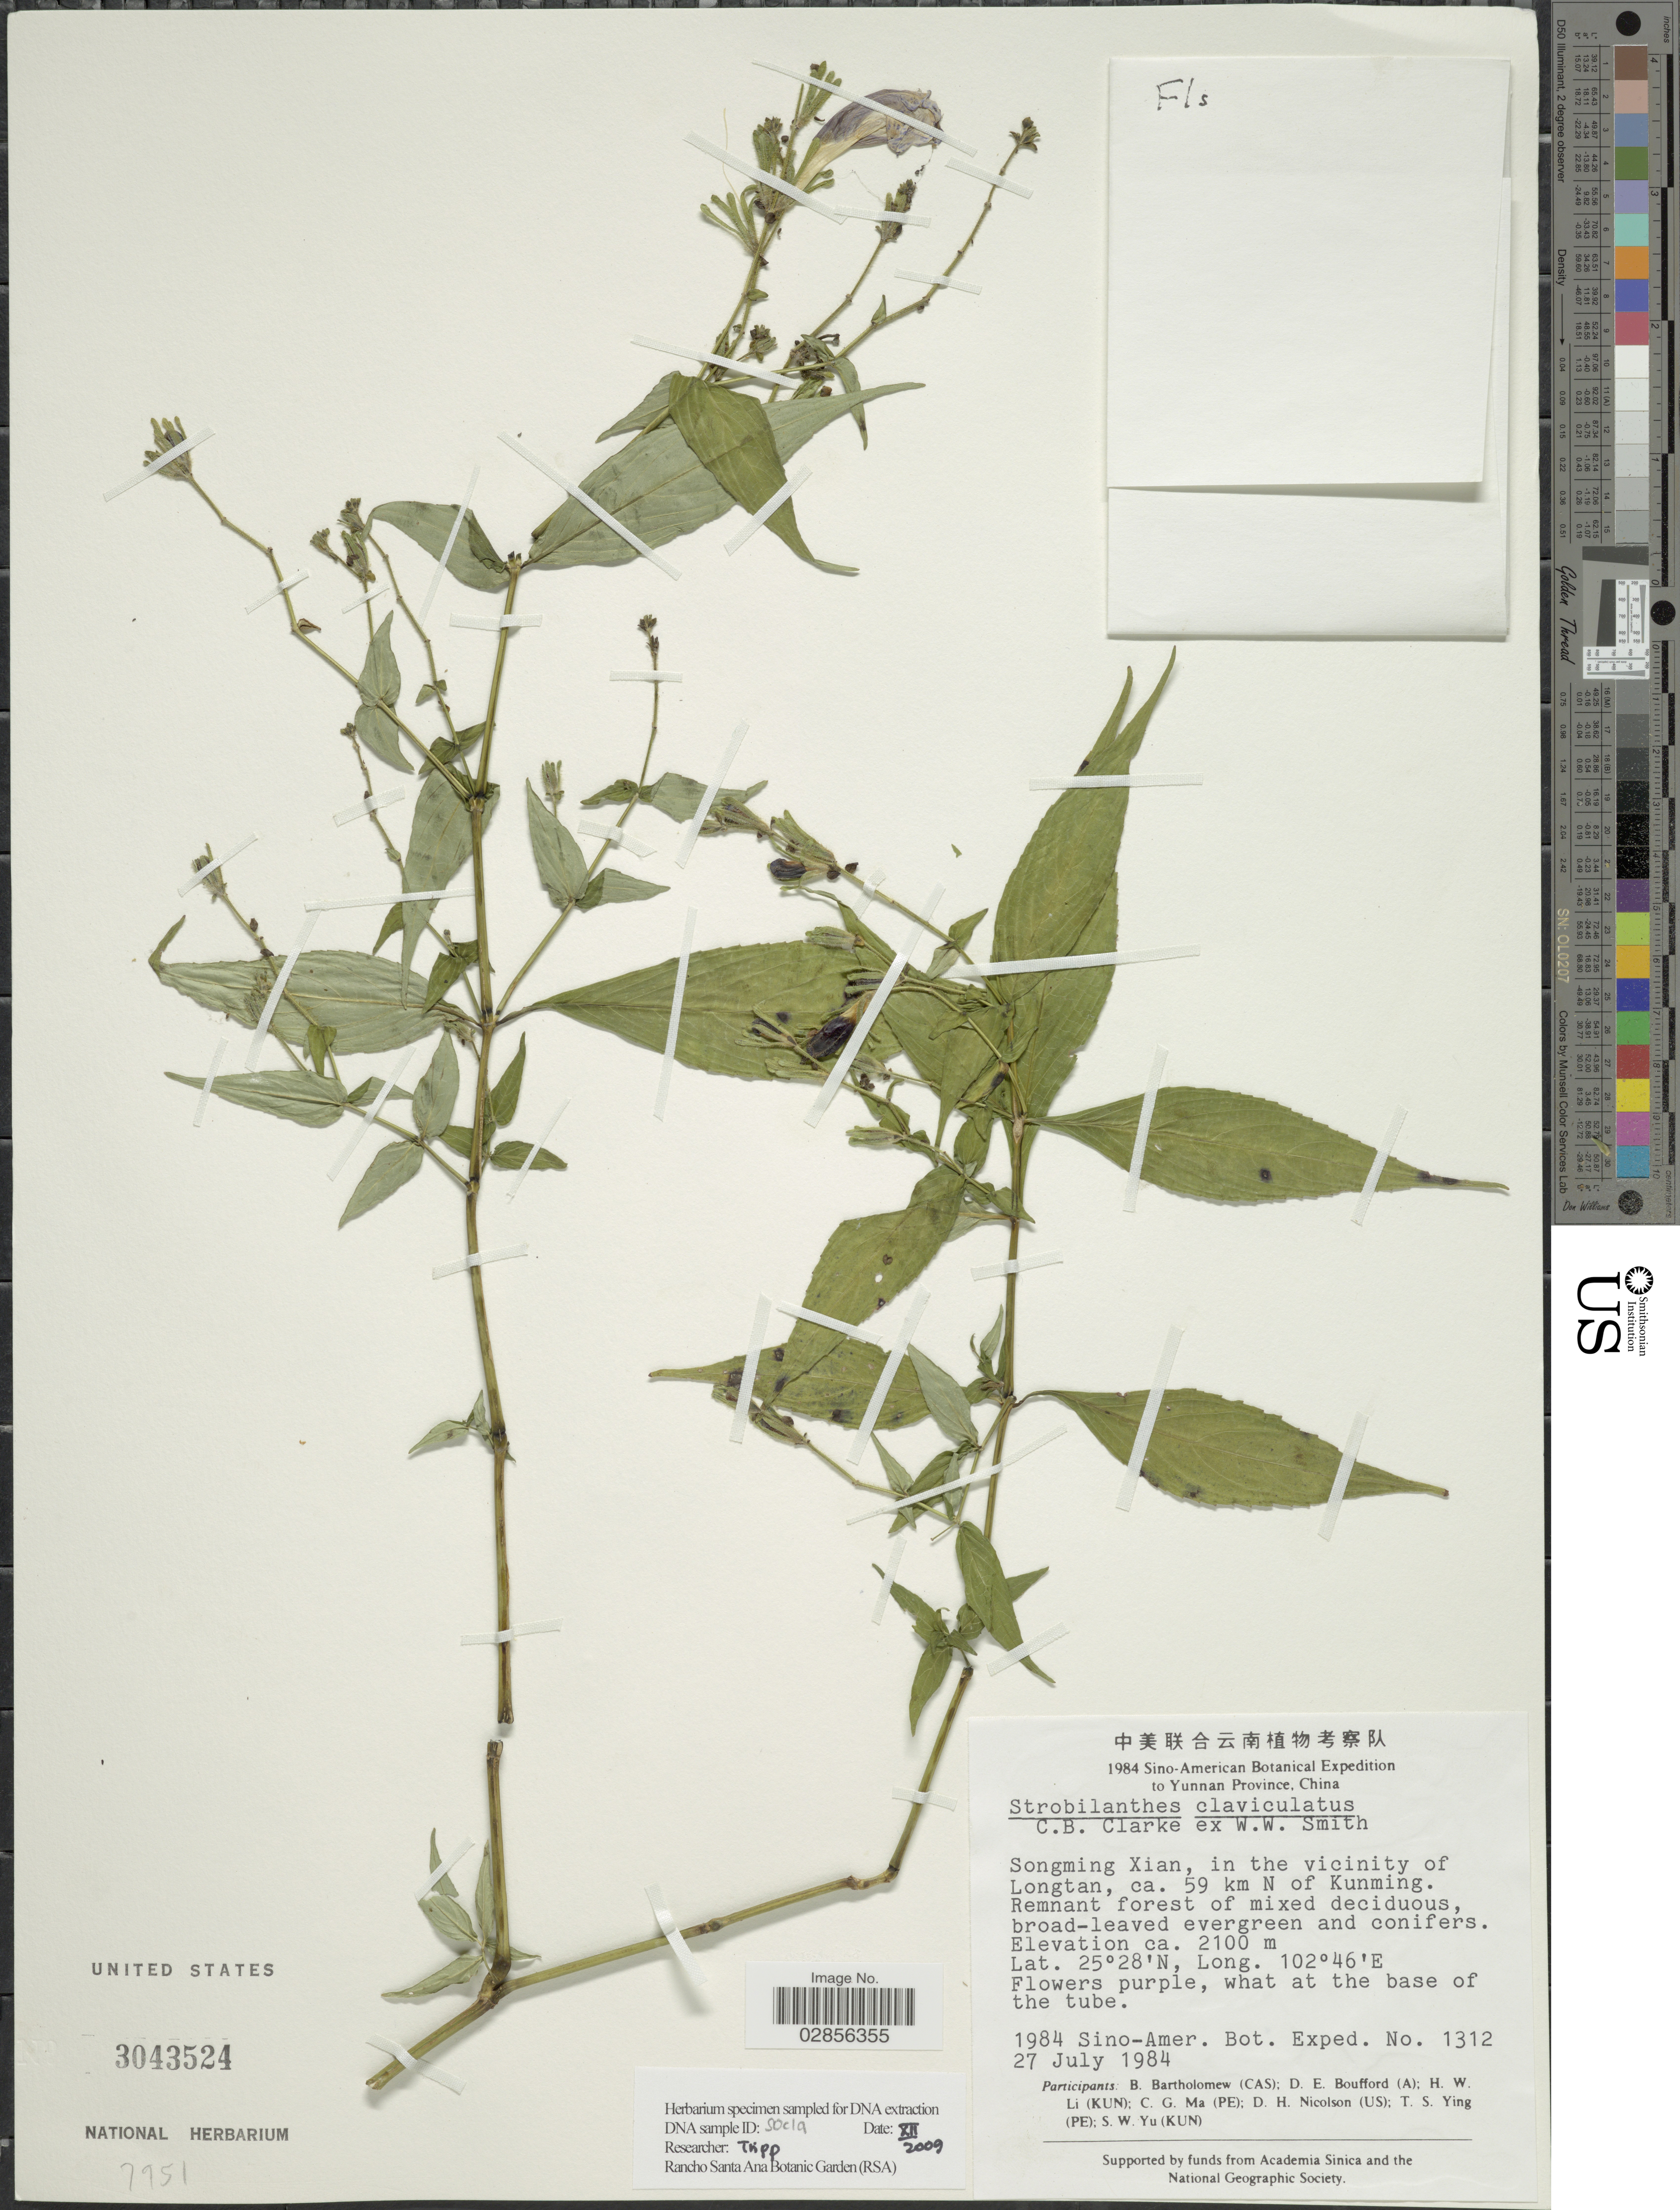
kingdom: Plantae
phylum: Tracheophyta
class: Magnoliopsida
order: Lamiales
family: Acanthaceae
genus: Strobilanthes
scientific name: Strobilanthes claviculatus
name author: C.B. Clarke ex W.W. Sm.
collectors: Sino-Amer. Bot. Exped. 1984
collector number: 1312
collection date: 1984-07-27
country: China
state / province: Yunnan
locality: Songming Xian, in the vicinity of Longtan, ca. 59 km N of Kunming.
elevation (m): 2100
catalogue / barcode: US 3043524